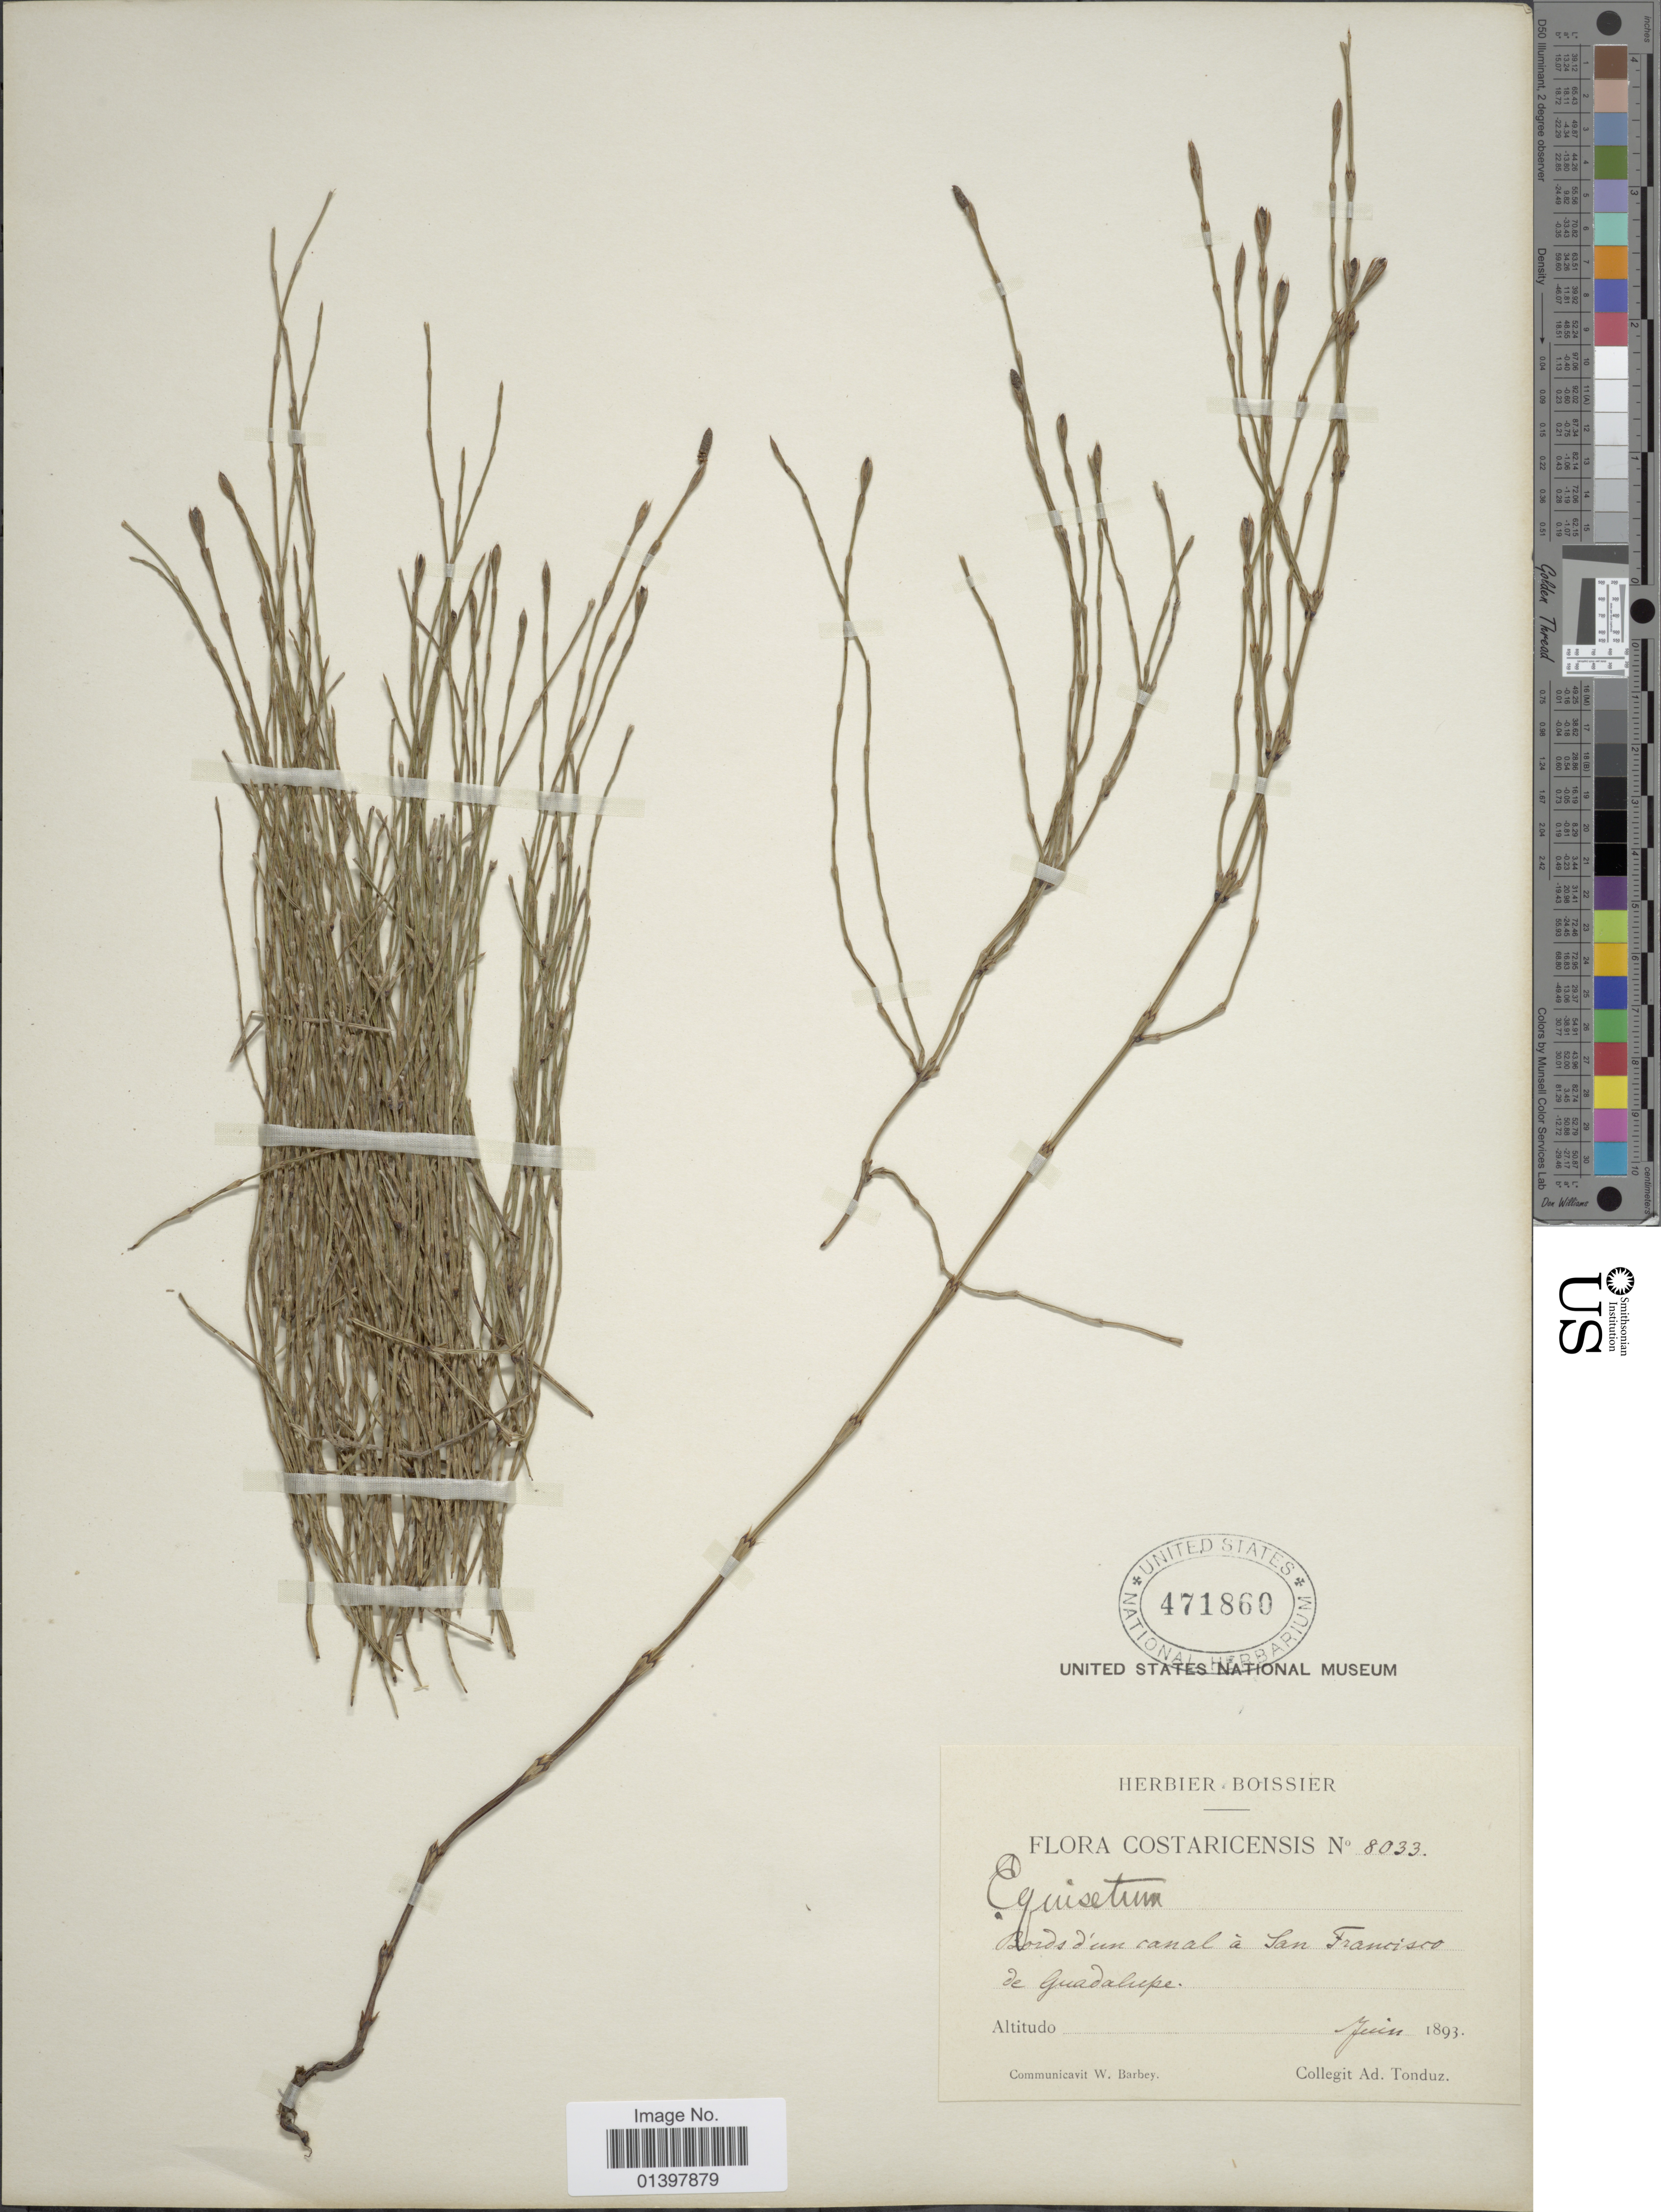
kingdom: Plantae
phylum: Tracheophyta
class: Polypodiopsida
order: Equisetales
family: Equisetaceae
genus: Equisetum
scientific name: Equisetum bogotense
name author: Kunth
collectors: A. Tonduz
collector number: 8033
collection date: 1893-06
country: Costa Rica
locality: Bords d'un canal a San Francisco de Guadalupe.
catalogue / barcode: US 471860